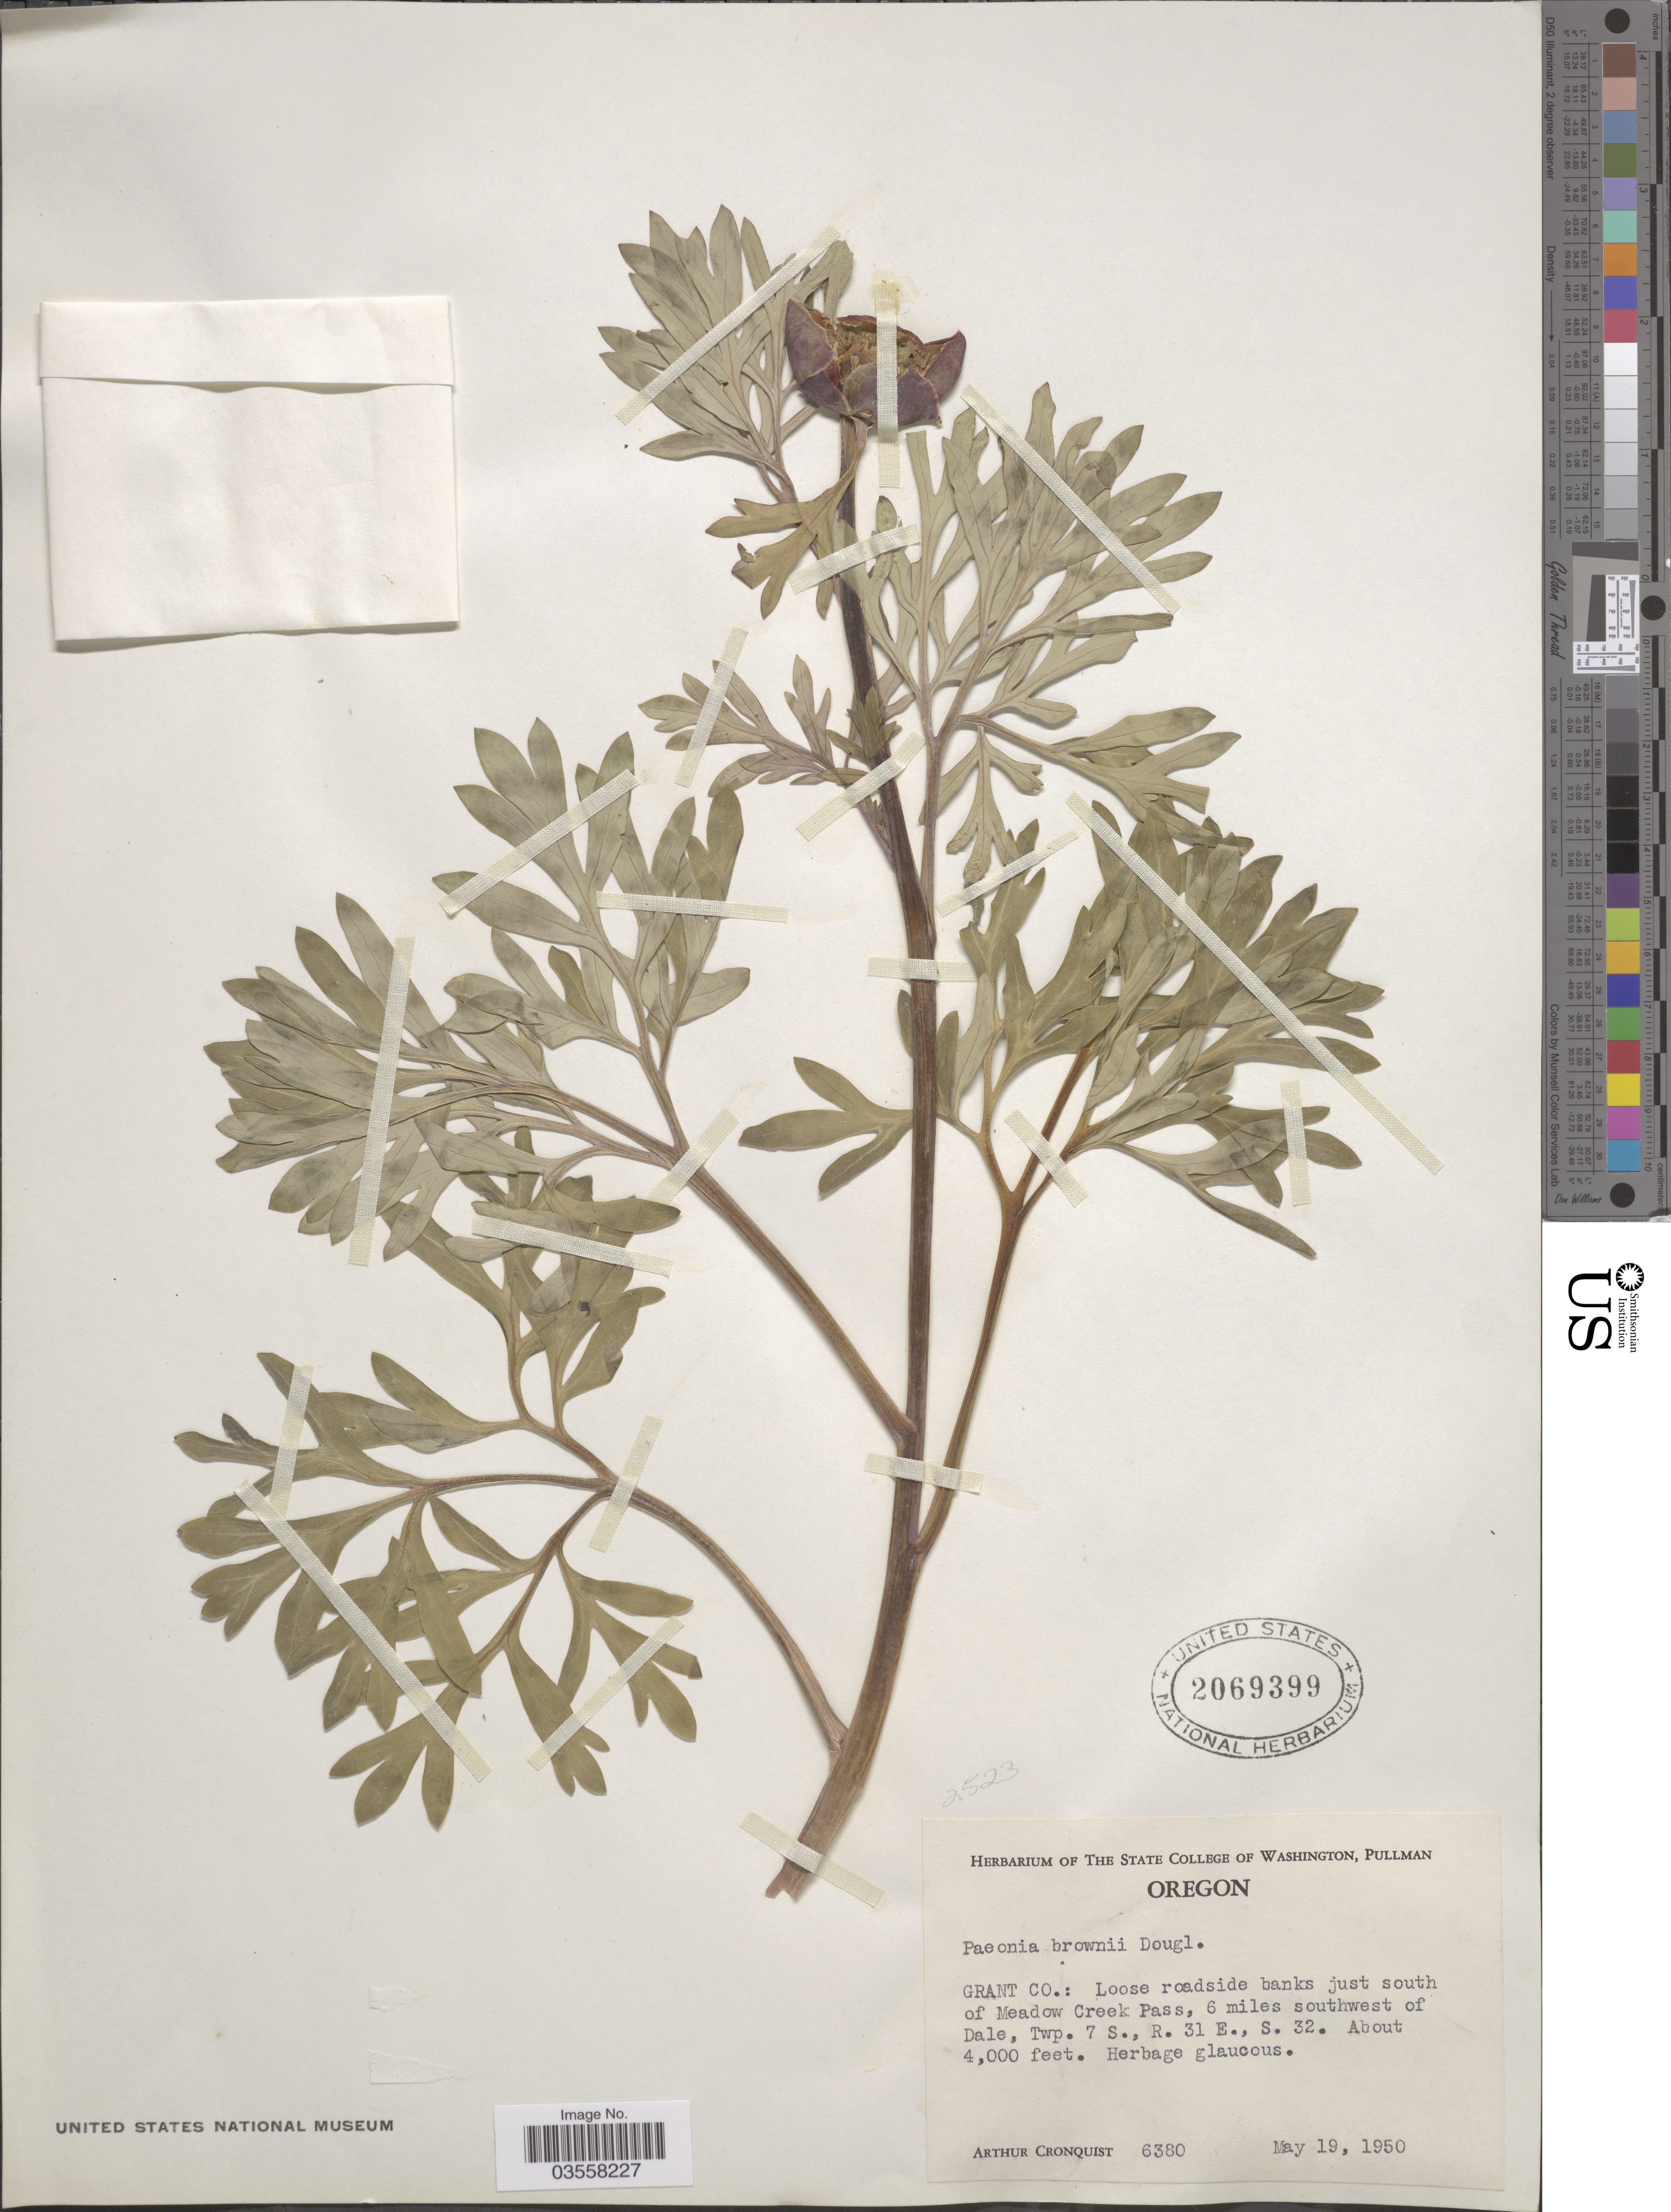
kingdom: Plantae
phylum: Tracheophyta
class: Magnoliopsida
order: Saxifragales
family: Paeoniaceae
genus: Paeonia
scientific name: Paeonia brownii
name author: Douglas ex Hook.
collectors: A. J. Cronquist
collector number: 6380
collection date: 1950-05-19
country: United States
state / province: Oregon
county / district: Grant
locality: Grant Co.: Loose roadside banks just south of Meadow Creek Pass, 6 miles southwest of Dale, Twp. 7 S., R. 31 E., S. 32.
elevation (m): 1219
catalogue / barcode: US 2069399